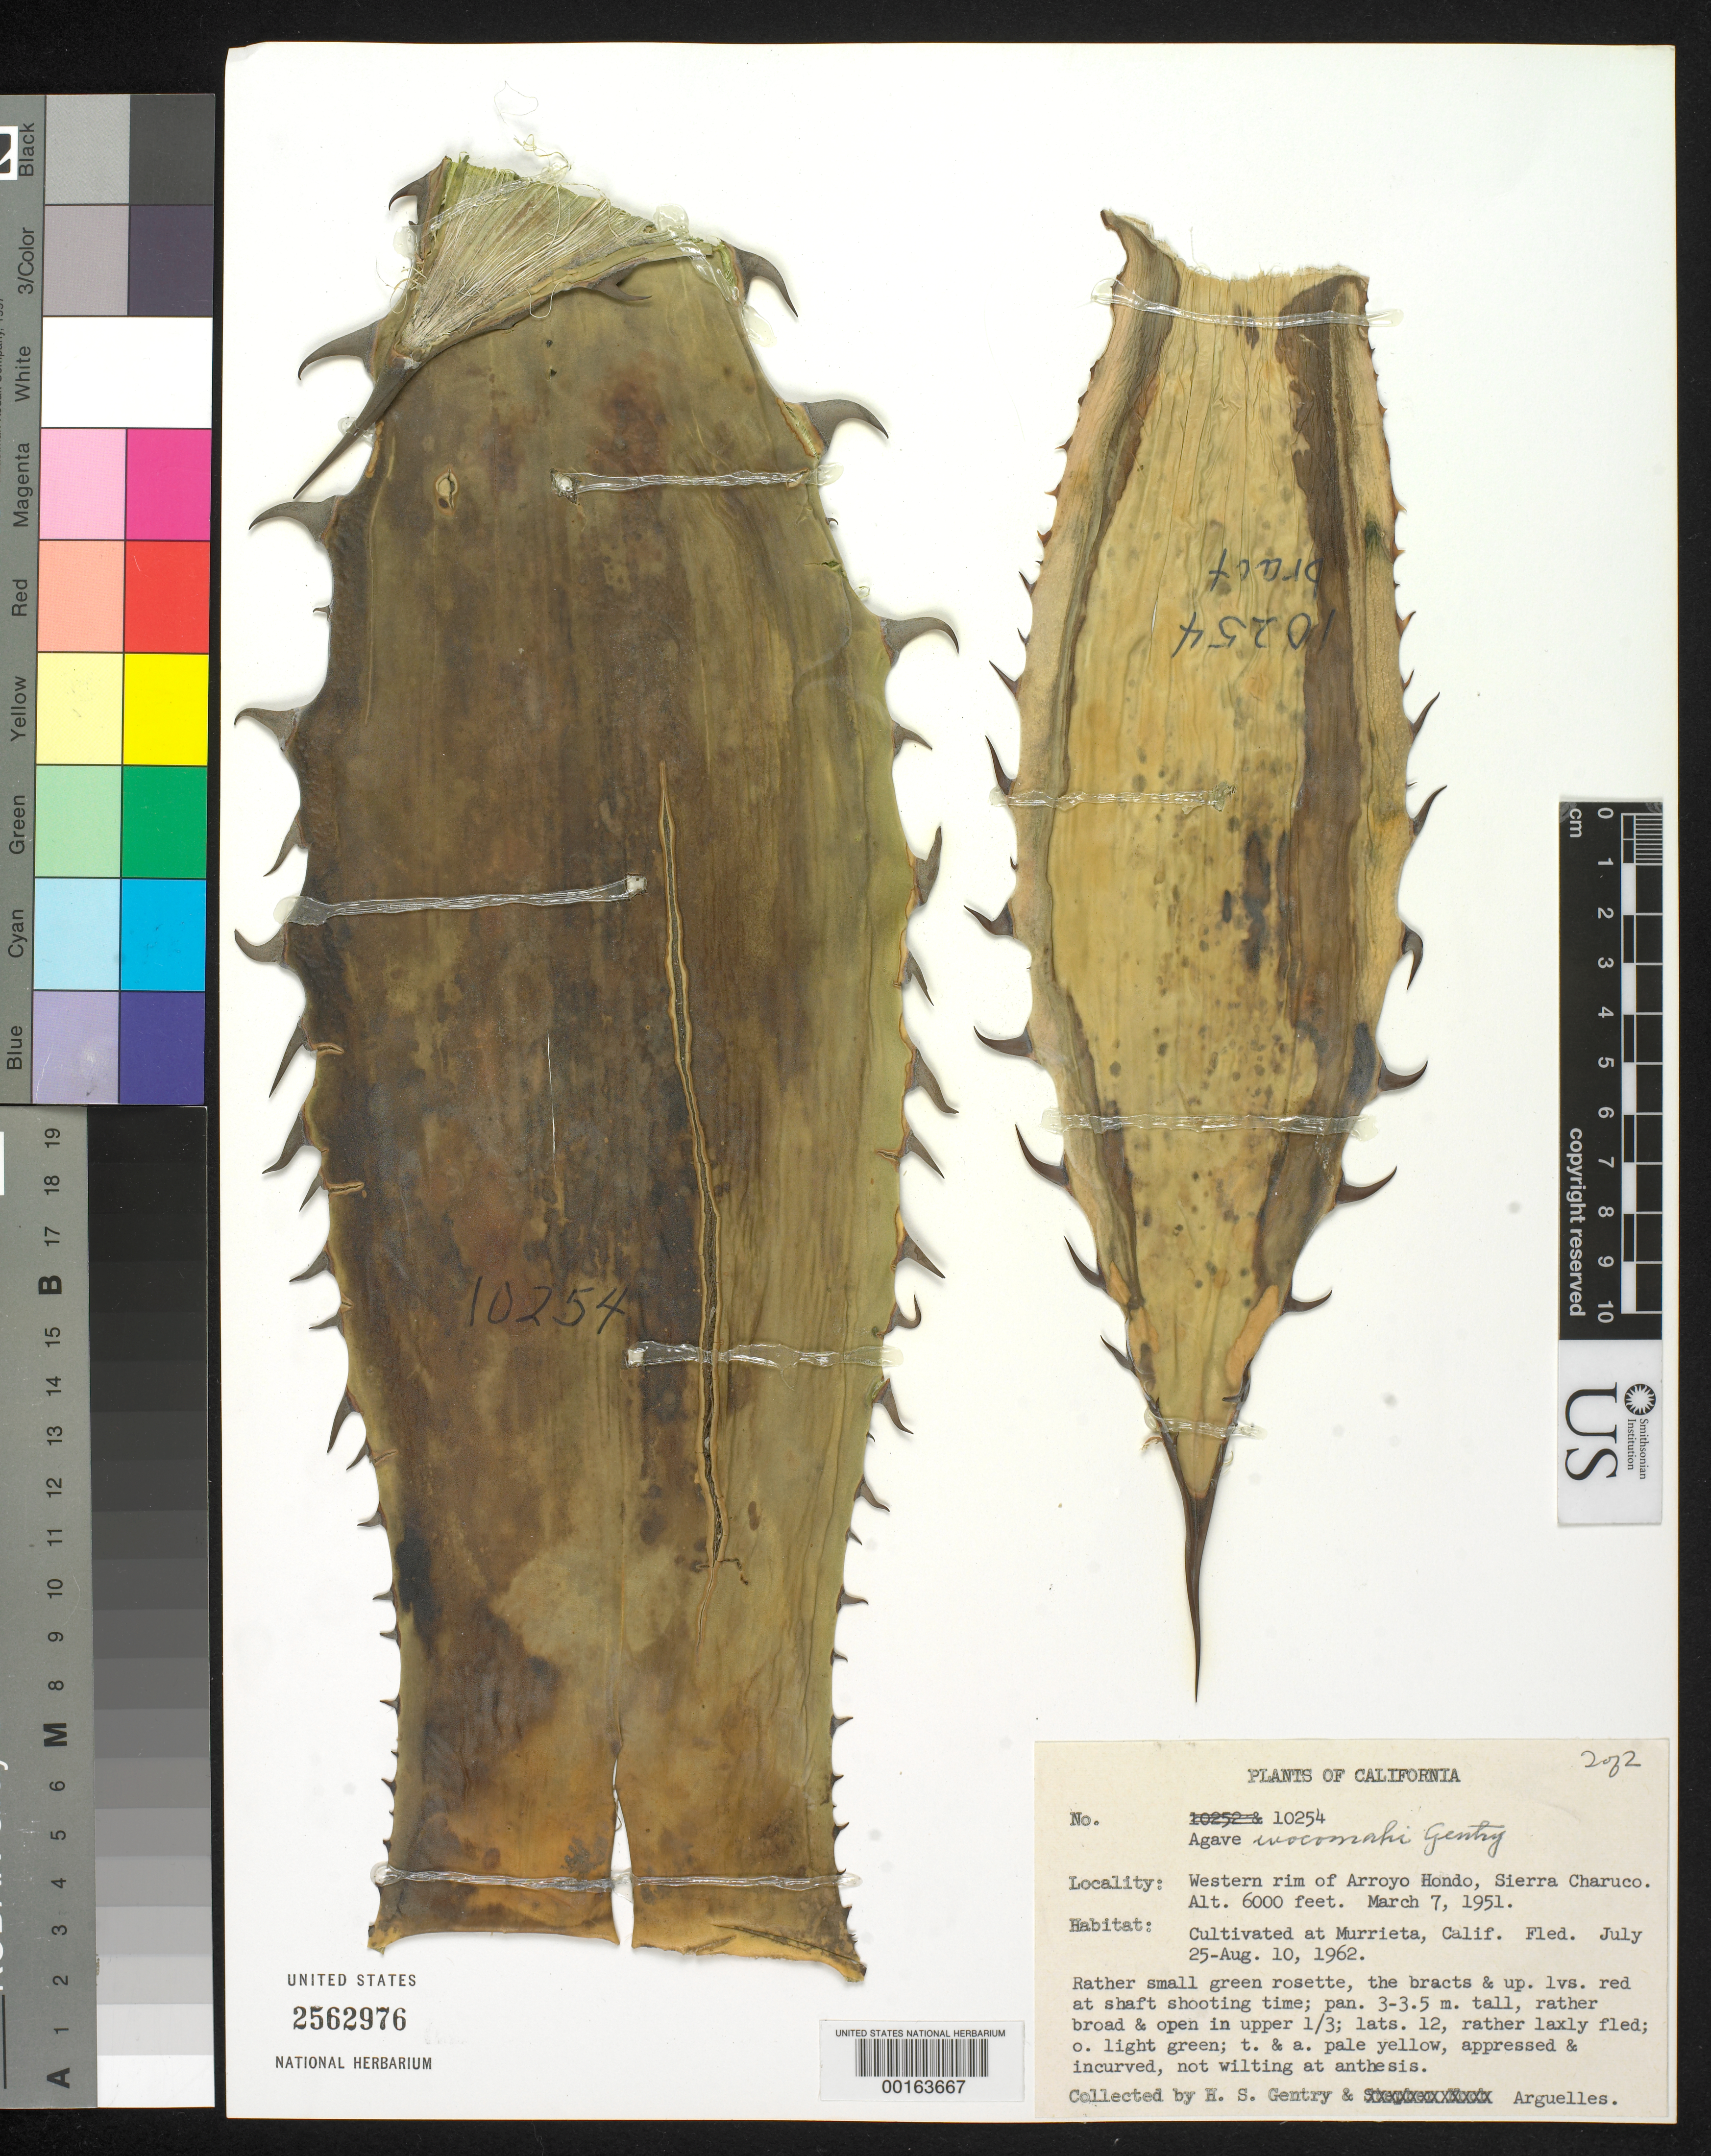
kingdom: Plantae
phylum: Tracheophyta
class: Liliopsida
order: Asparagales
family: Asparagaceae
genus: Agave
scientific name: Agave wocomahi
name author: Gentry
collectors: H. S. Gentry & J. Arguelles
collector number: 10254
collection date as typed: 07 Mar 1951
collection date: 1951-03-07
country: Mexico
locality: Western rim of Arroyo Hondo, Sierra Charuco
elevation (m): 1829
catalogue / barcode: US 2562976